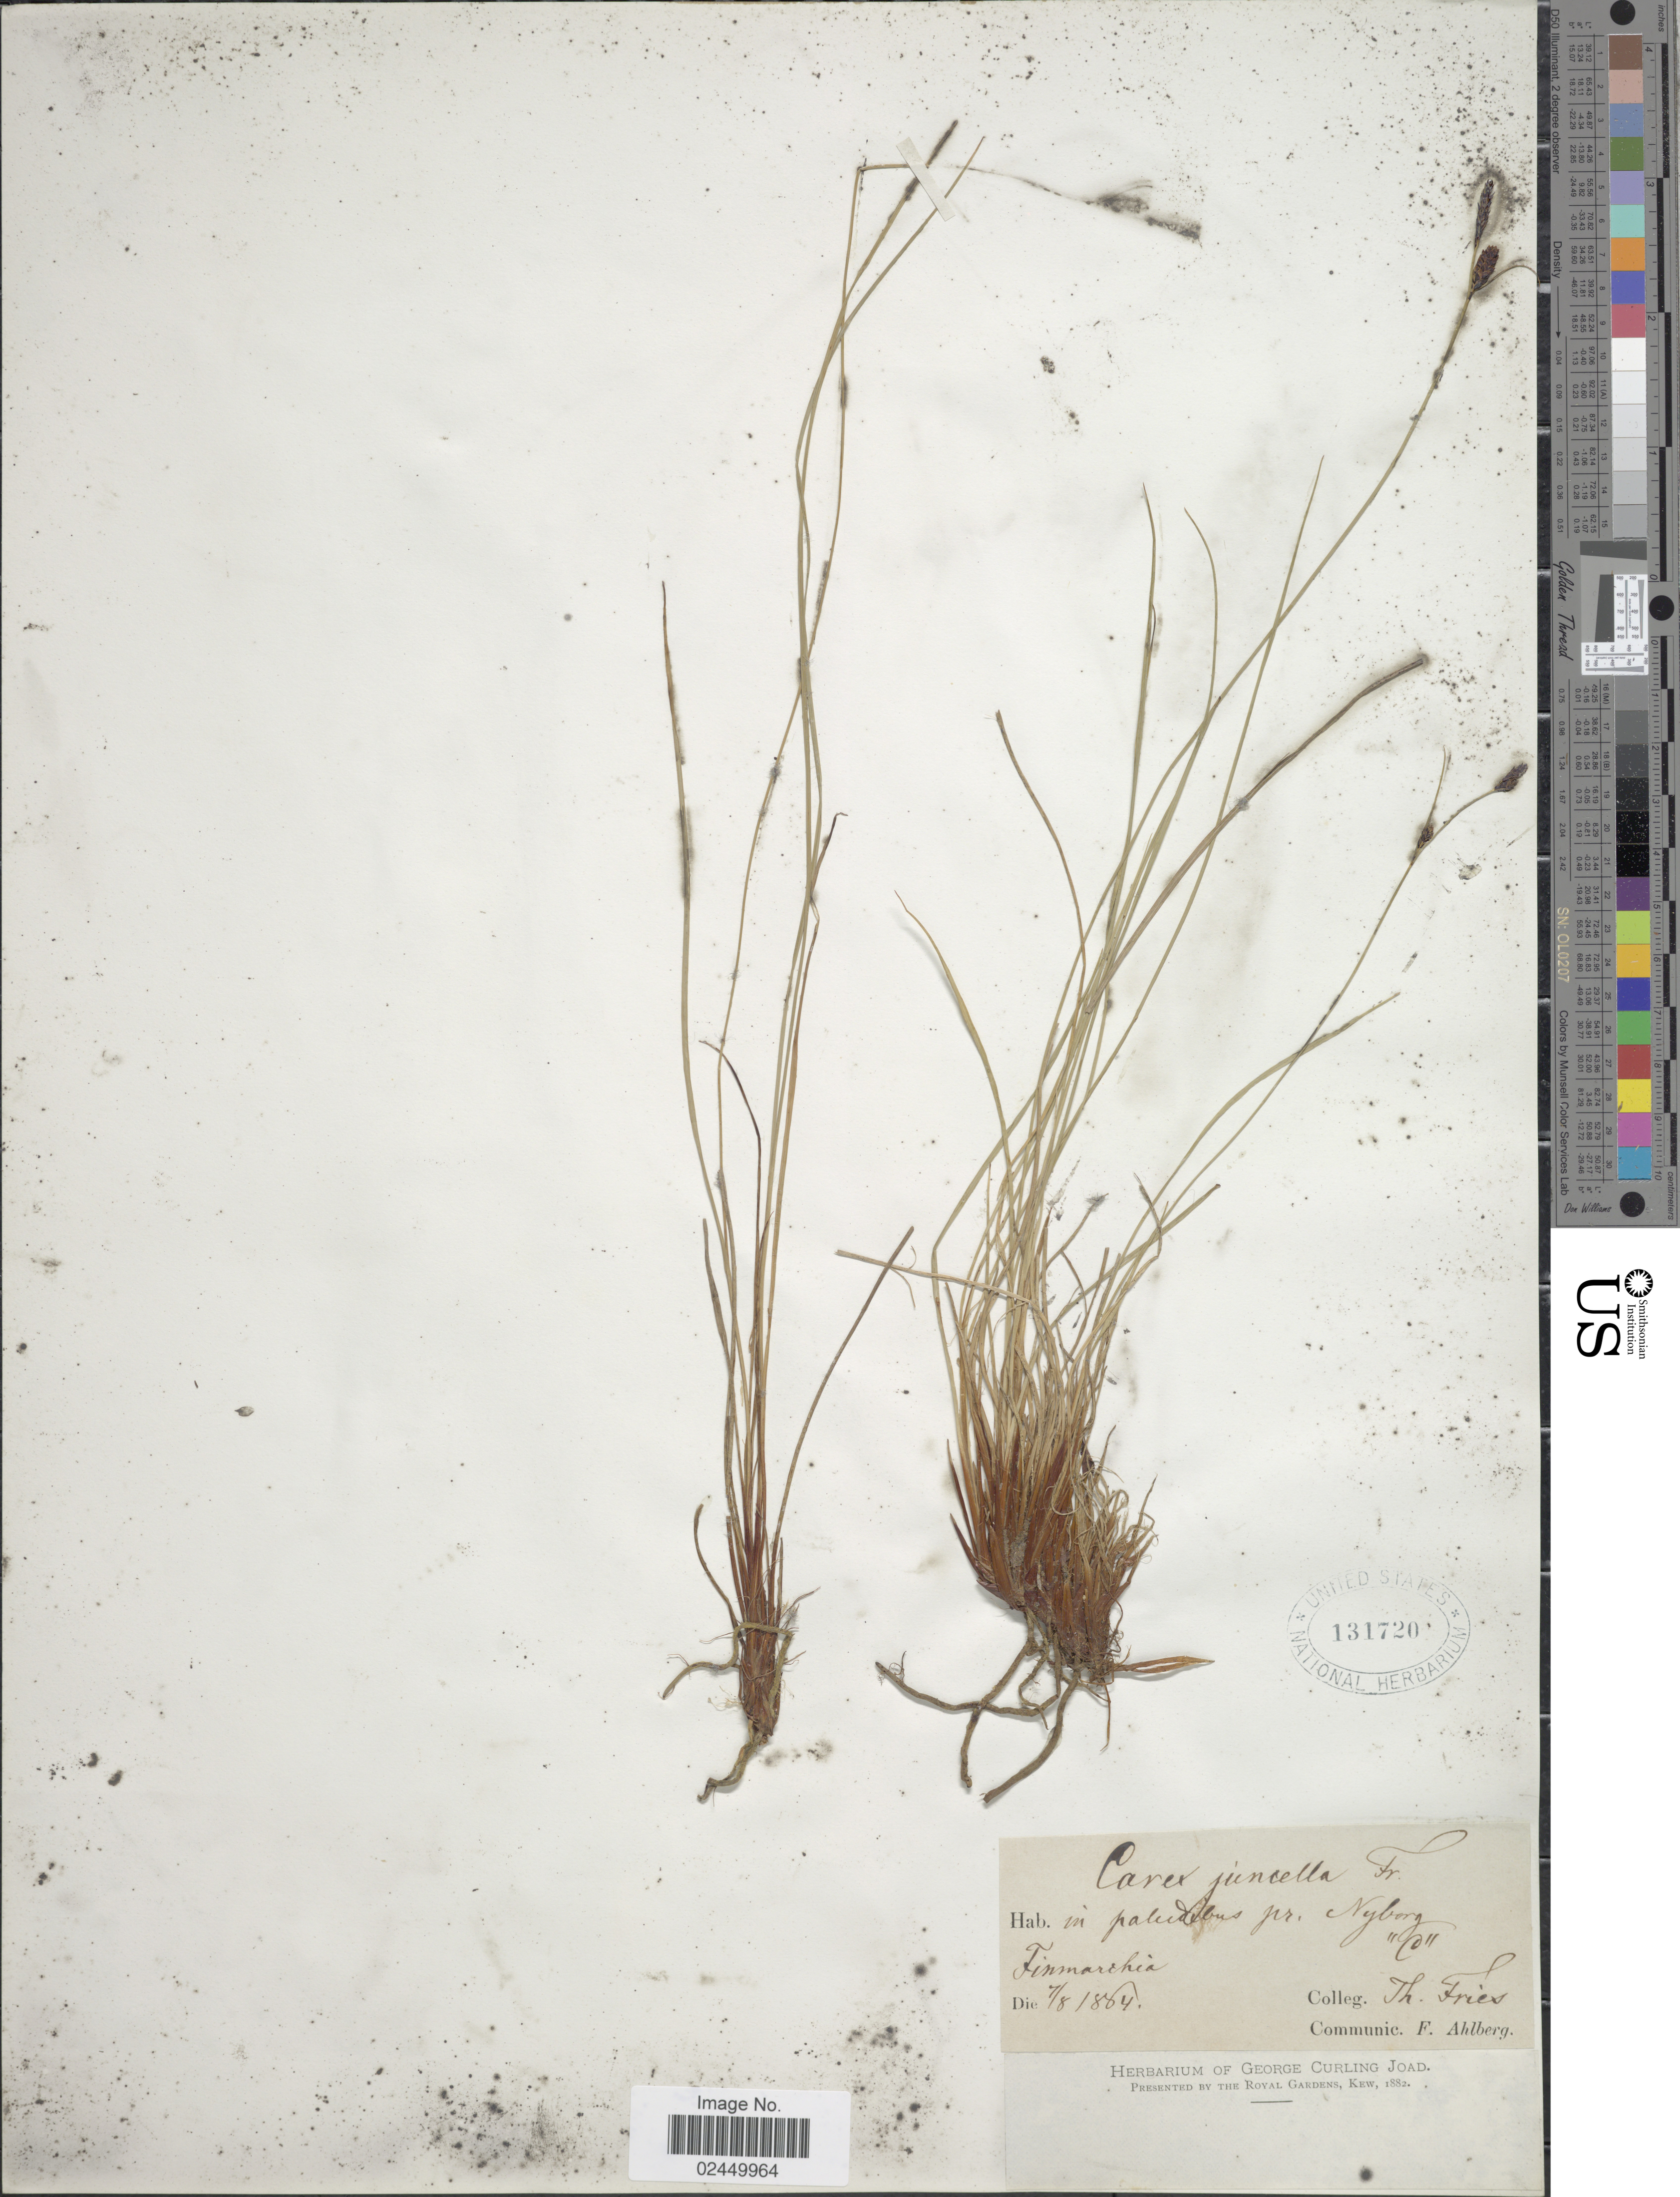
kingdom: Plantae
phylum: Tracheophyta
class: Liliopsida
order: Poales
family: Cyperaceae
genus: Carex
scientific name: Carex juncella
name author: (Fr.) Th. Fr.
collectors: T. Fries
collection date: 1884-08-07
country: Norway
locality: In paludibus pr. Nyborg Finmarchia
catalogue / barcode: US 131720